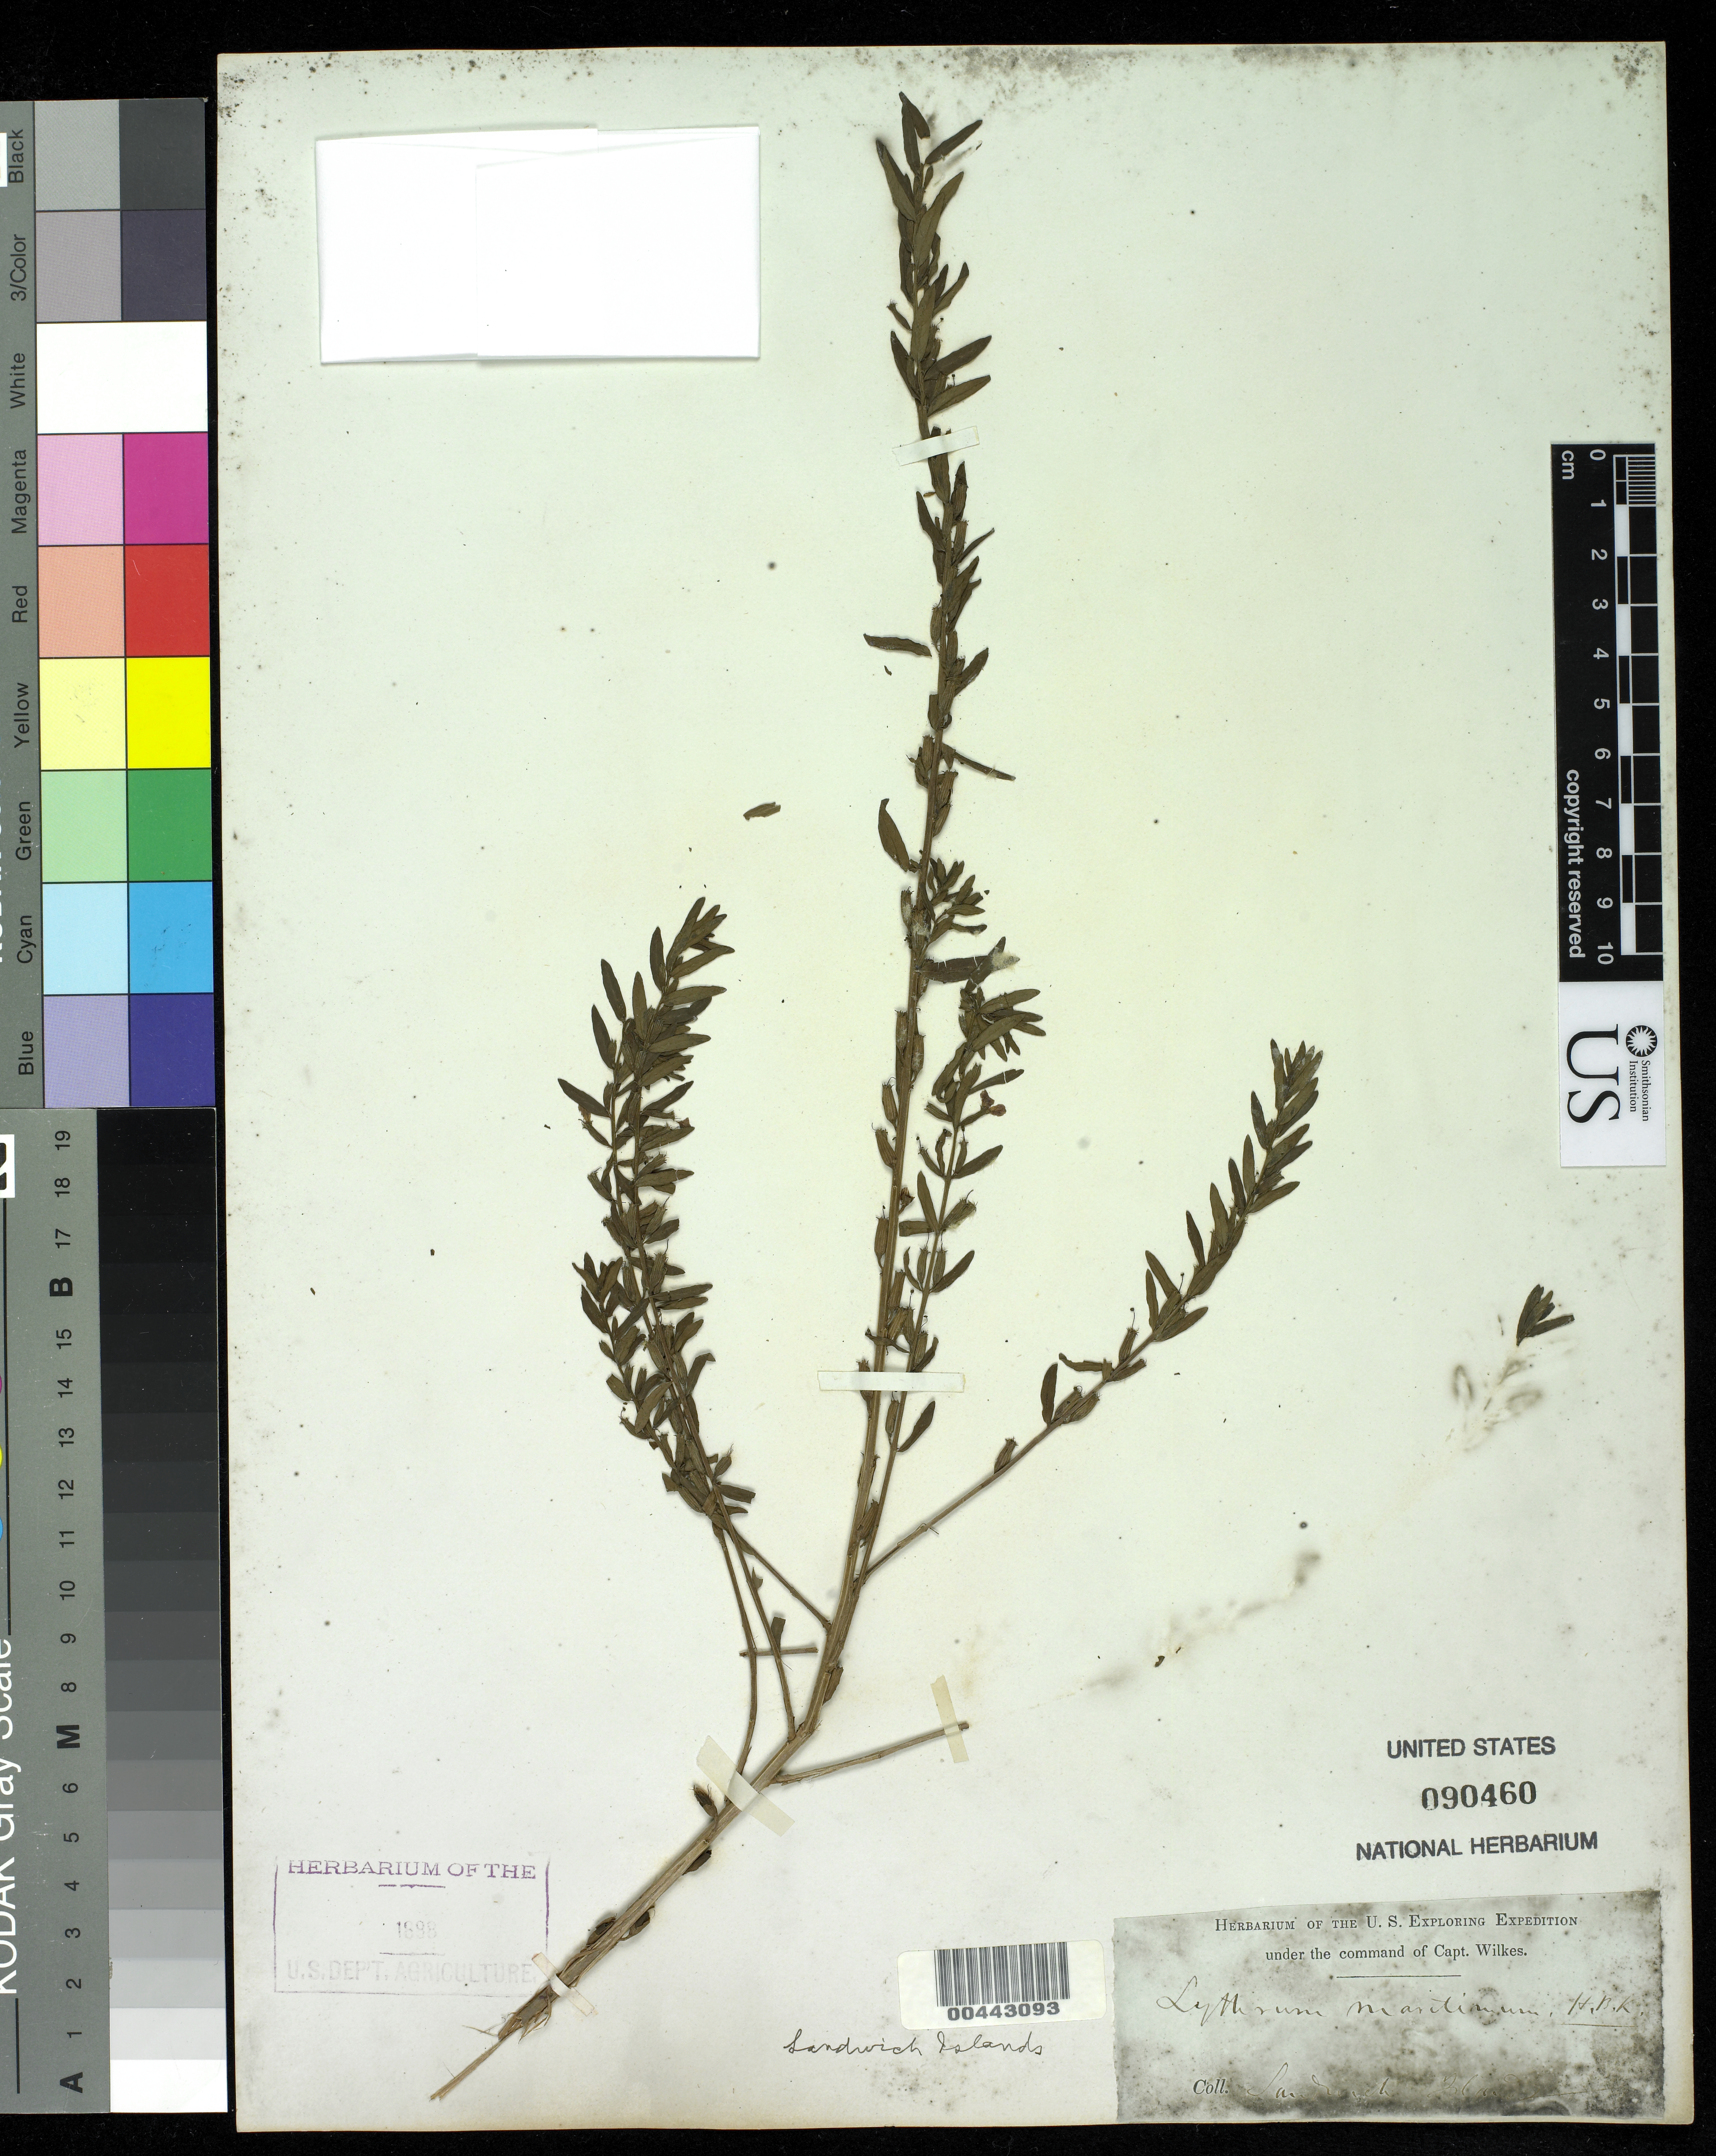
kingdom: Plantae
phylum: Tracheophyta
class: Magnoliopsida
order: Myrtales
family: Lythraceae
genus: Lythrum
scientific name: Lythrum maritimum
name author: Kunth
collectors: Wilkes Explor. Exped.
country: United States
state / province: Hawaii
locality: Sandwich Islands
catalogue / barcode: US 90460